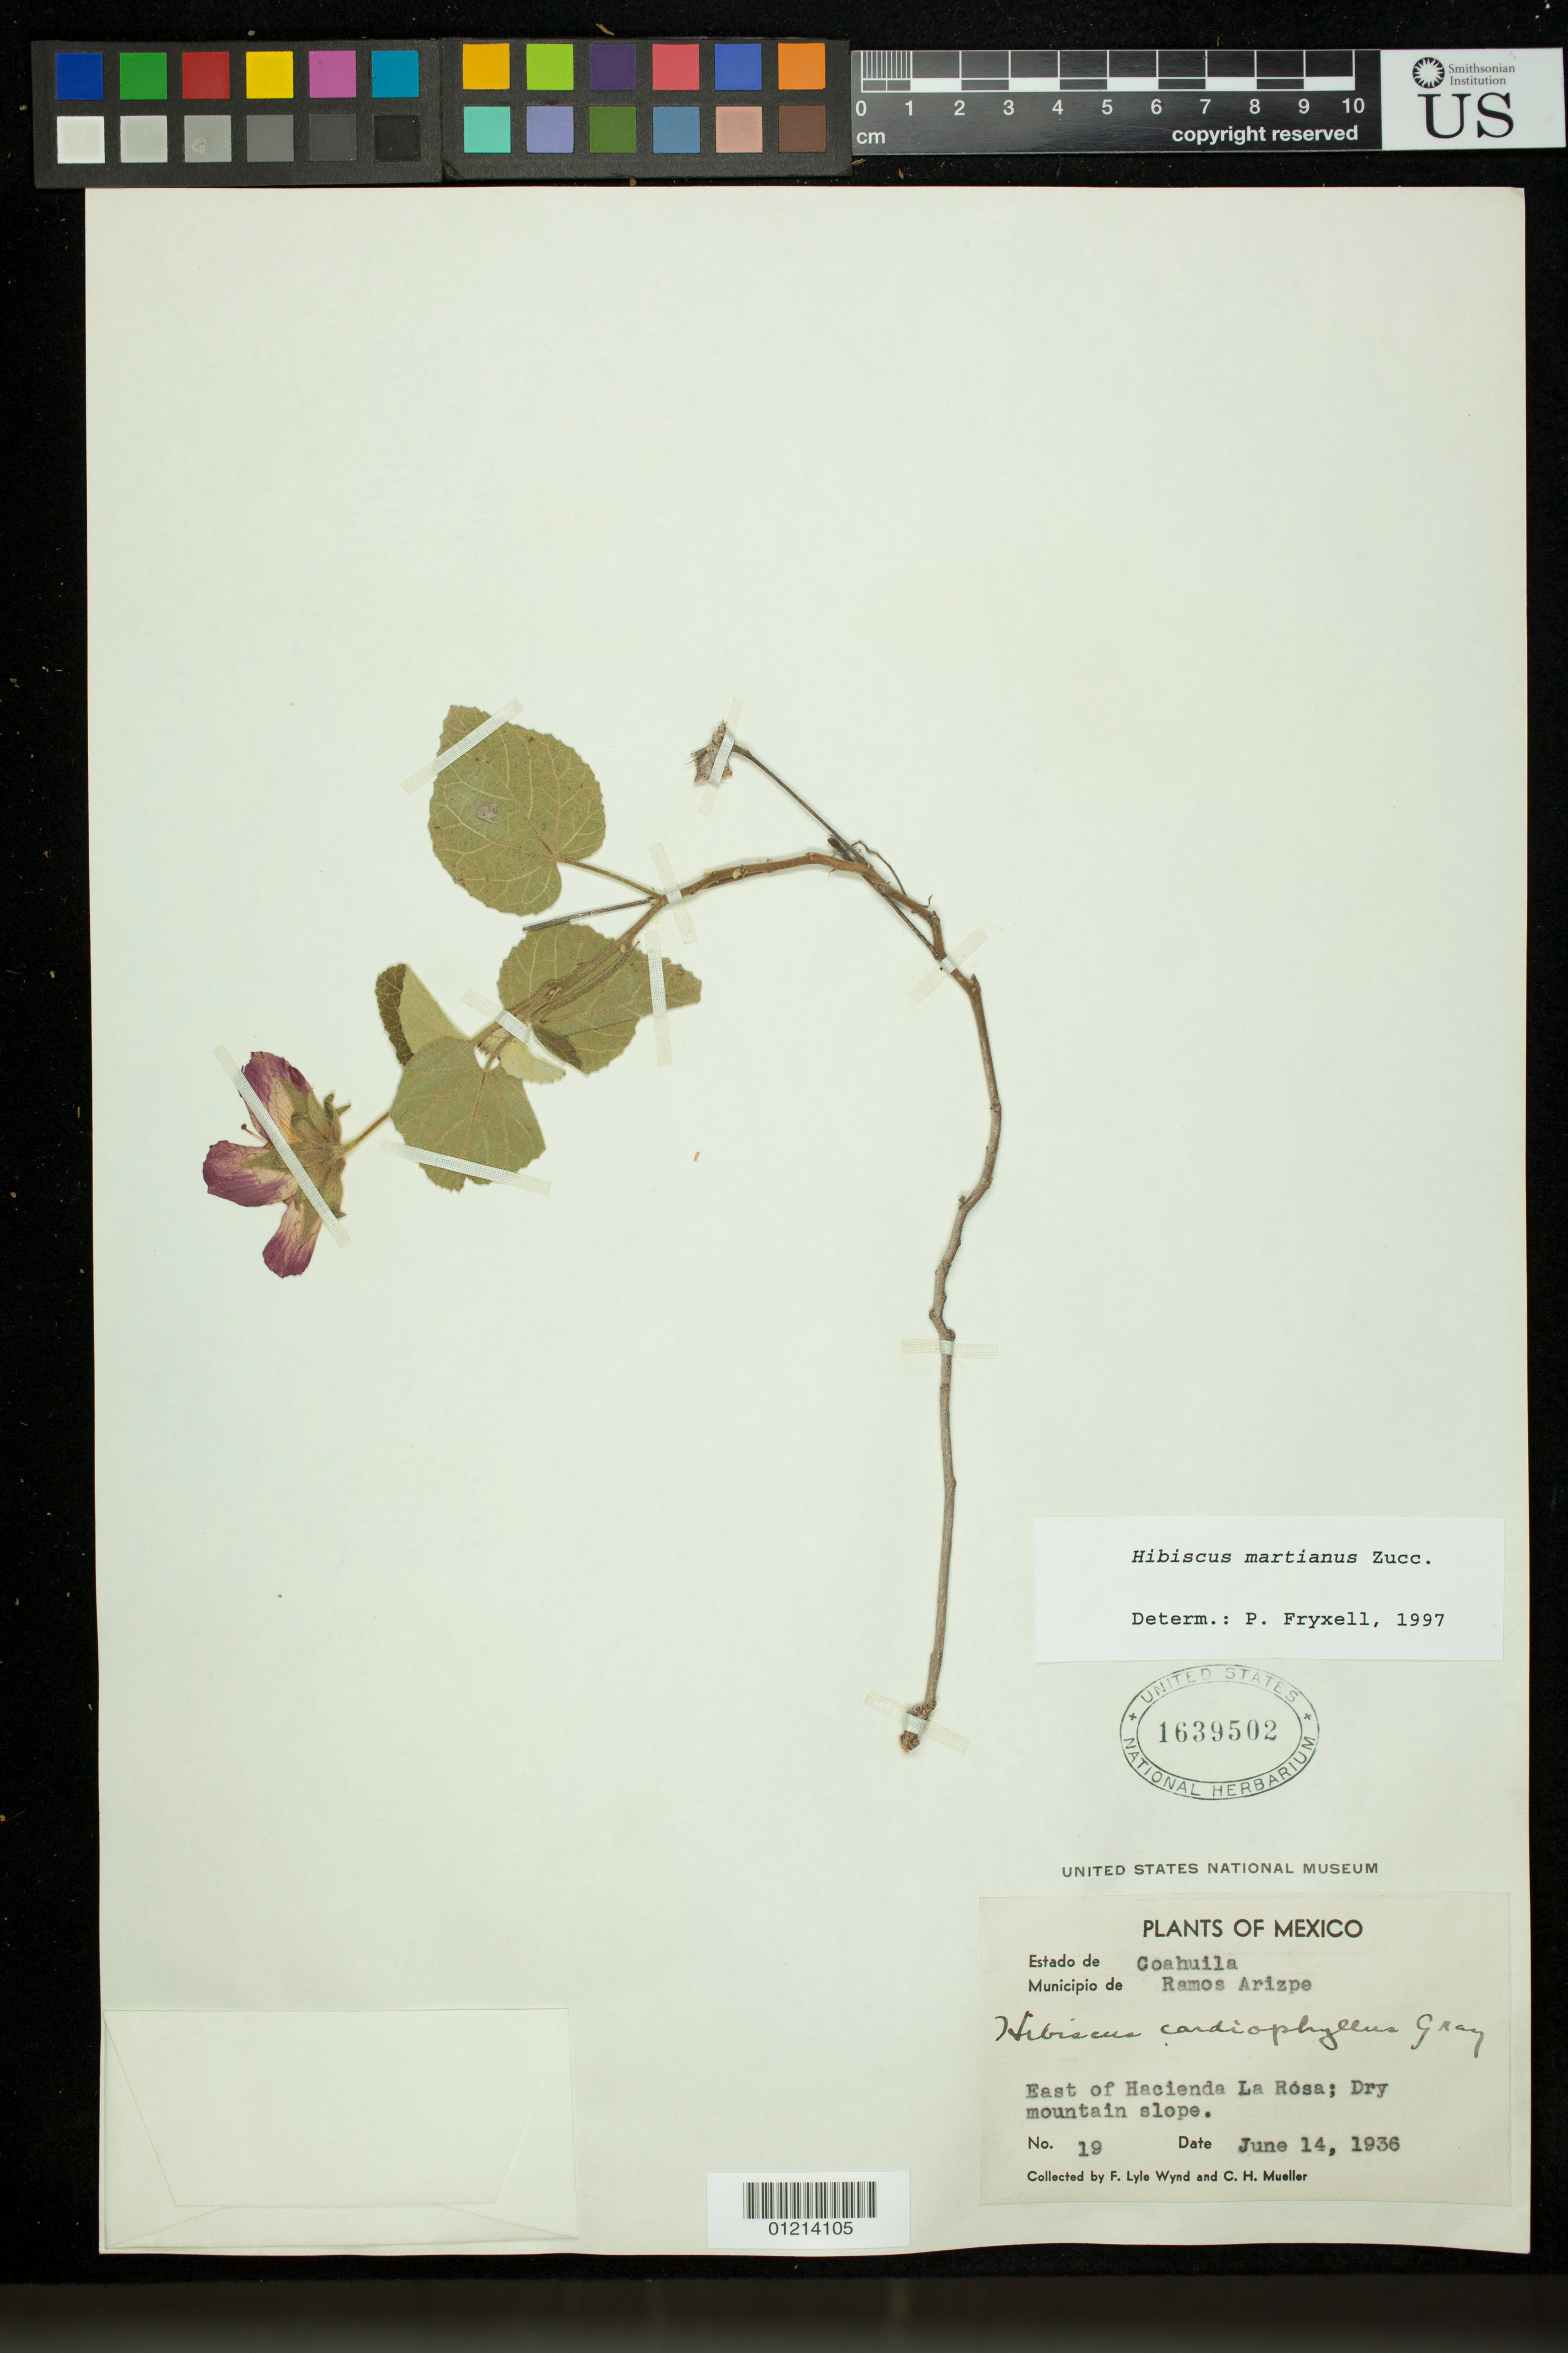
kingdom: Plantae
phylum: Tracheophyta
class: Magnoliopsida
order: Malvales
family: Malvaceae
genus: Hibiscus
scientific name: Hibiscus martianus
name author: Zucc.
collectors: F. L. Wynd & C. H. Mueller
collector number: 19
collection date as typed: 14 Jun 1936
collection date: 1936-06-14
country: Mexico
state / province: Coahuila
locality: Municipio de Ramos Arizpe: East of Hacienda La Rosa; Dry mountain slope.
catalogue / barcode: US 1639502